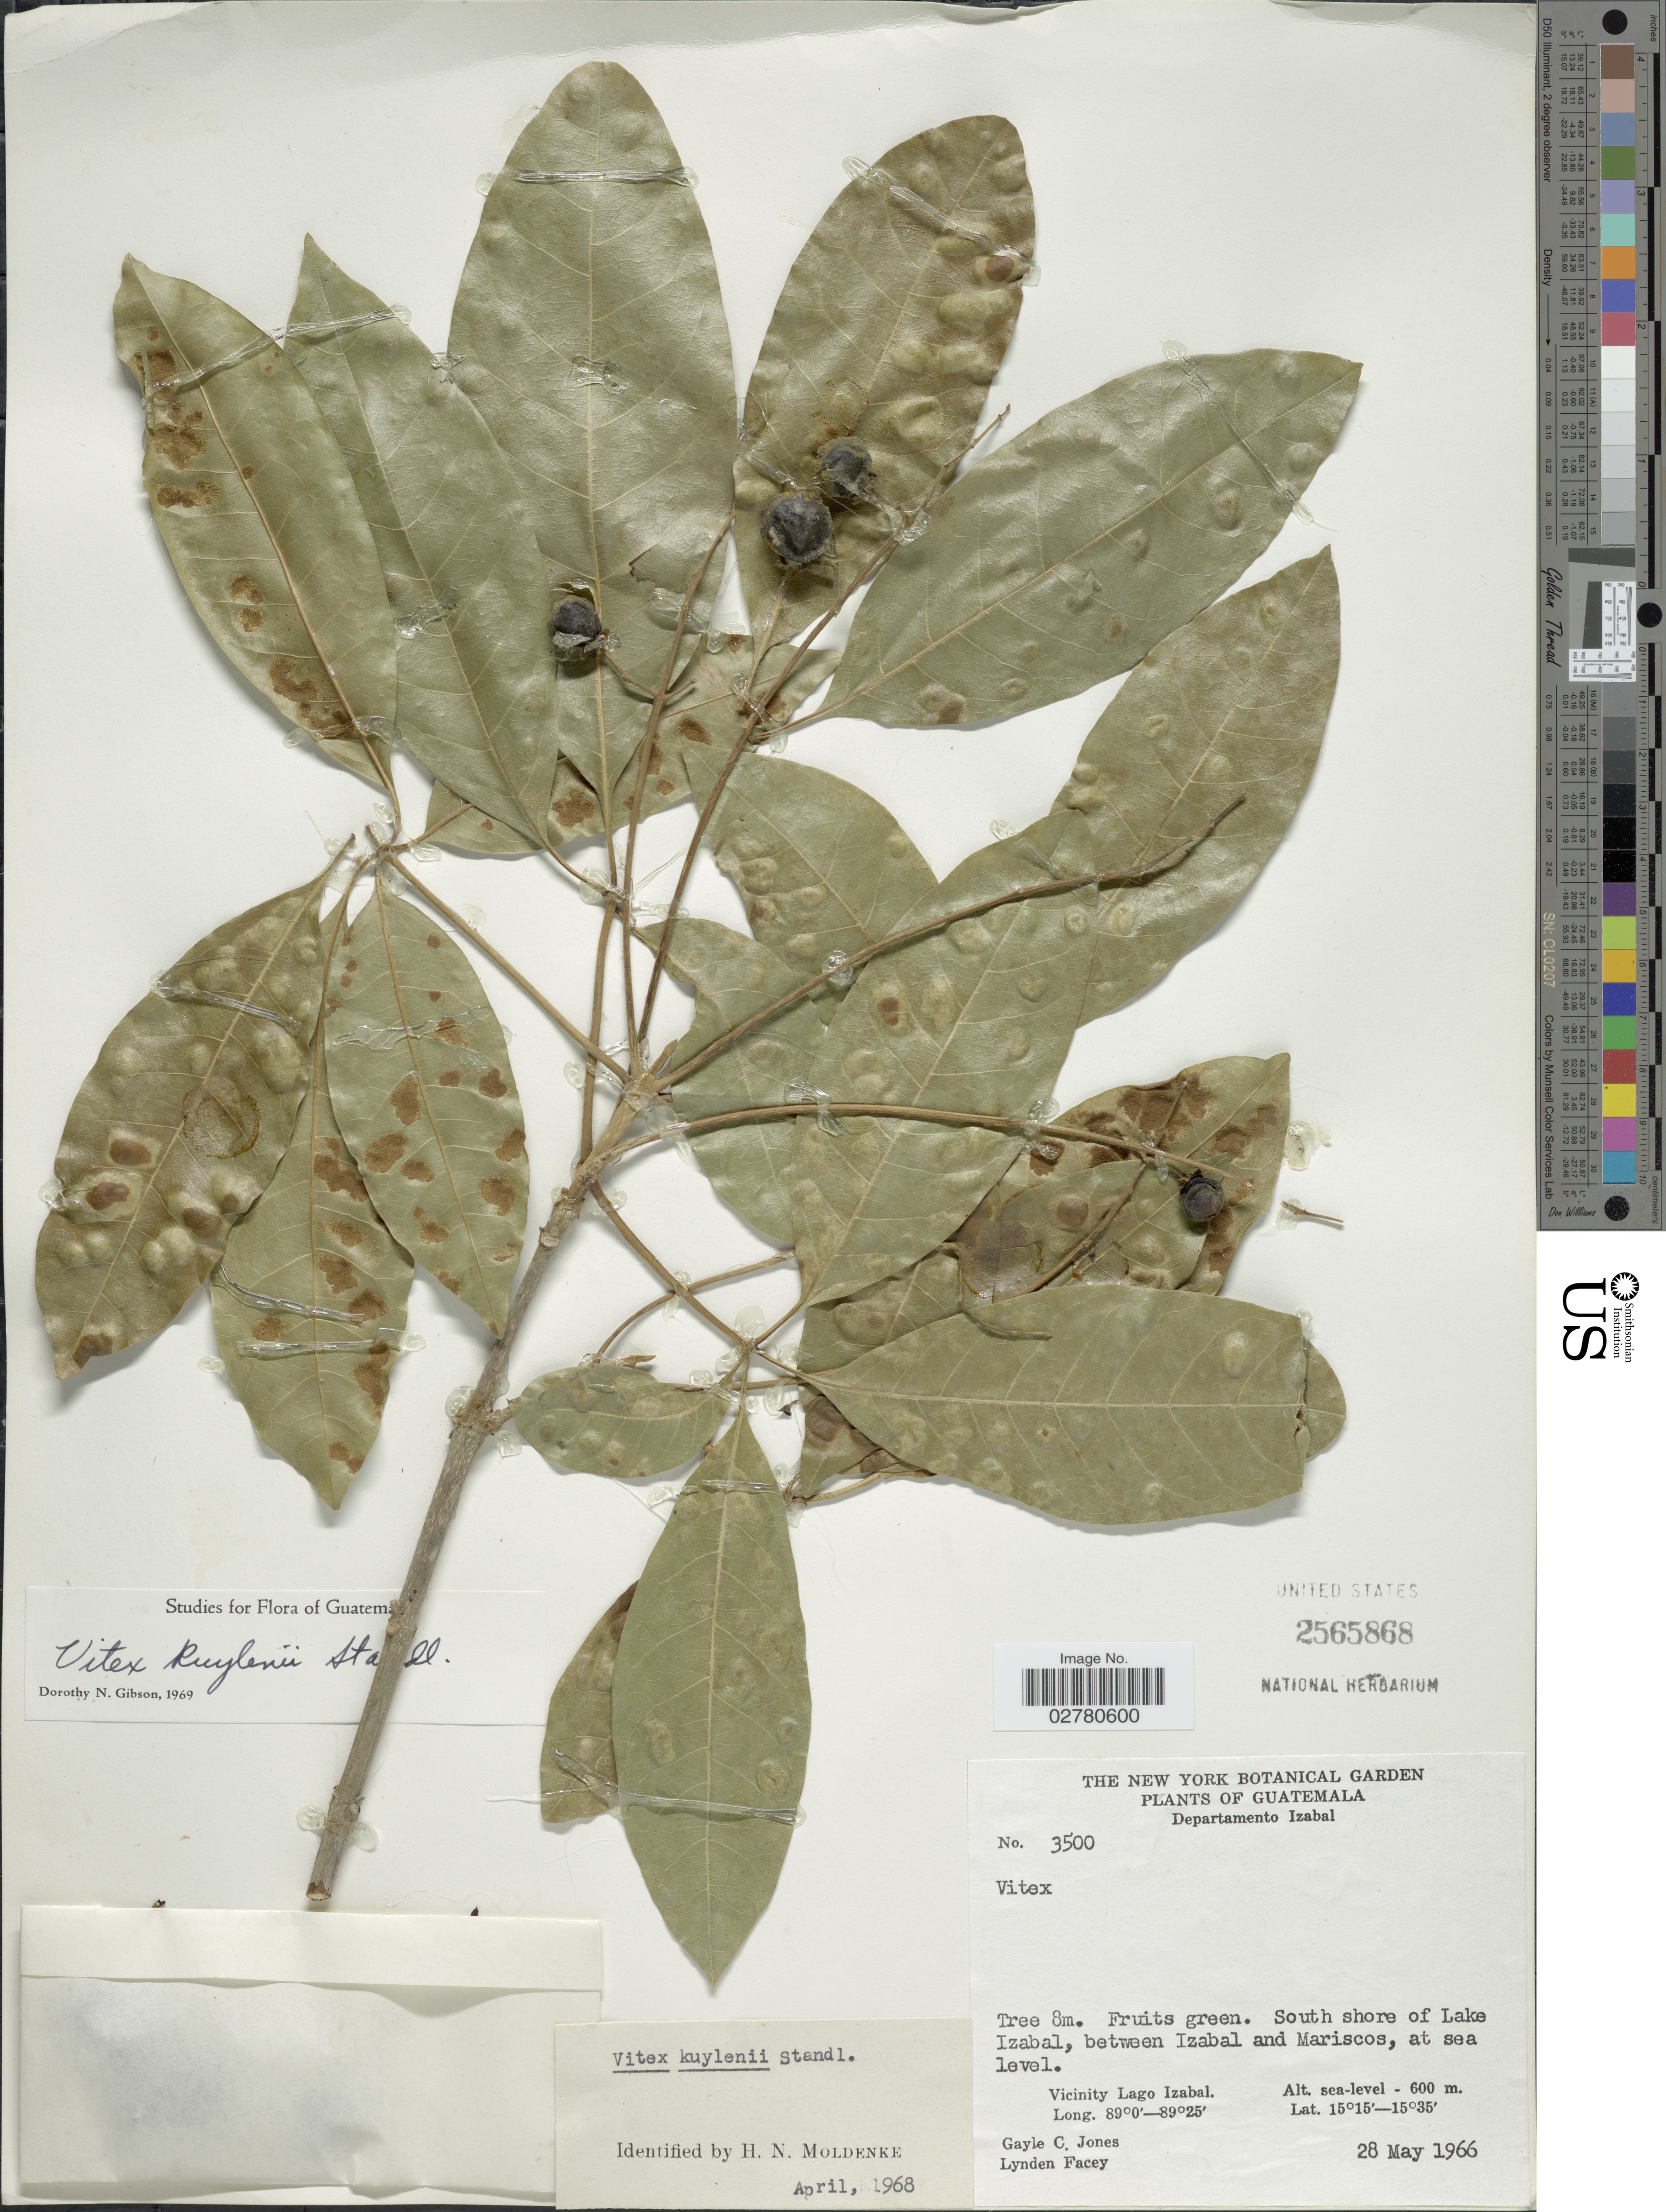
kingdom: Plantae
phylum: Tracheophyta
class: Magnoliopsida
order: Lamiales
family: Lamiaceae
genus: Vitex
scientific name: Vitex kuylenii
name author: Standl.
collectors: G. C. Jones & L. Facey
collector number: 3500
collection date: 1966-05-28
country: Guatemala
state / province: Izabal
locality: Departamento Izabal. South shore of Lake Izabal, between Izabal and Mariscos. Vicinity Lago Izabal.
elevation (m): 0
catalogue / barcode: US 2565868